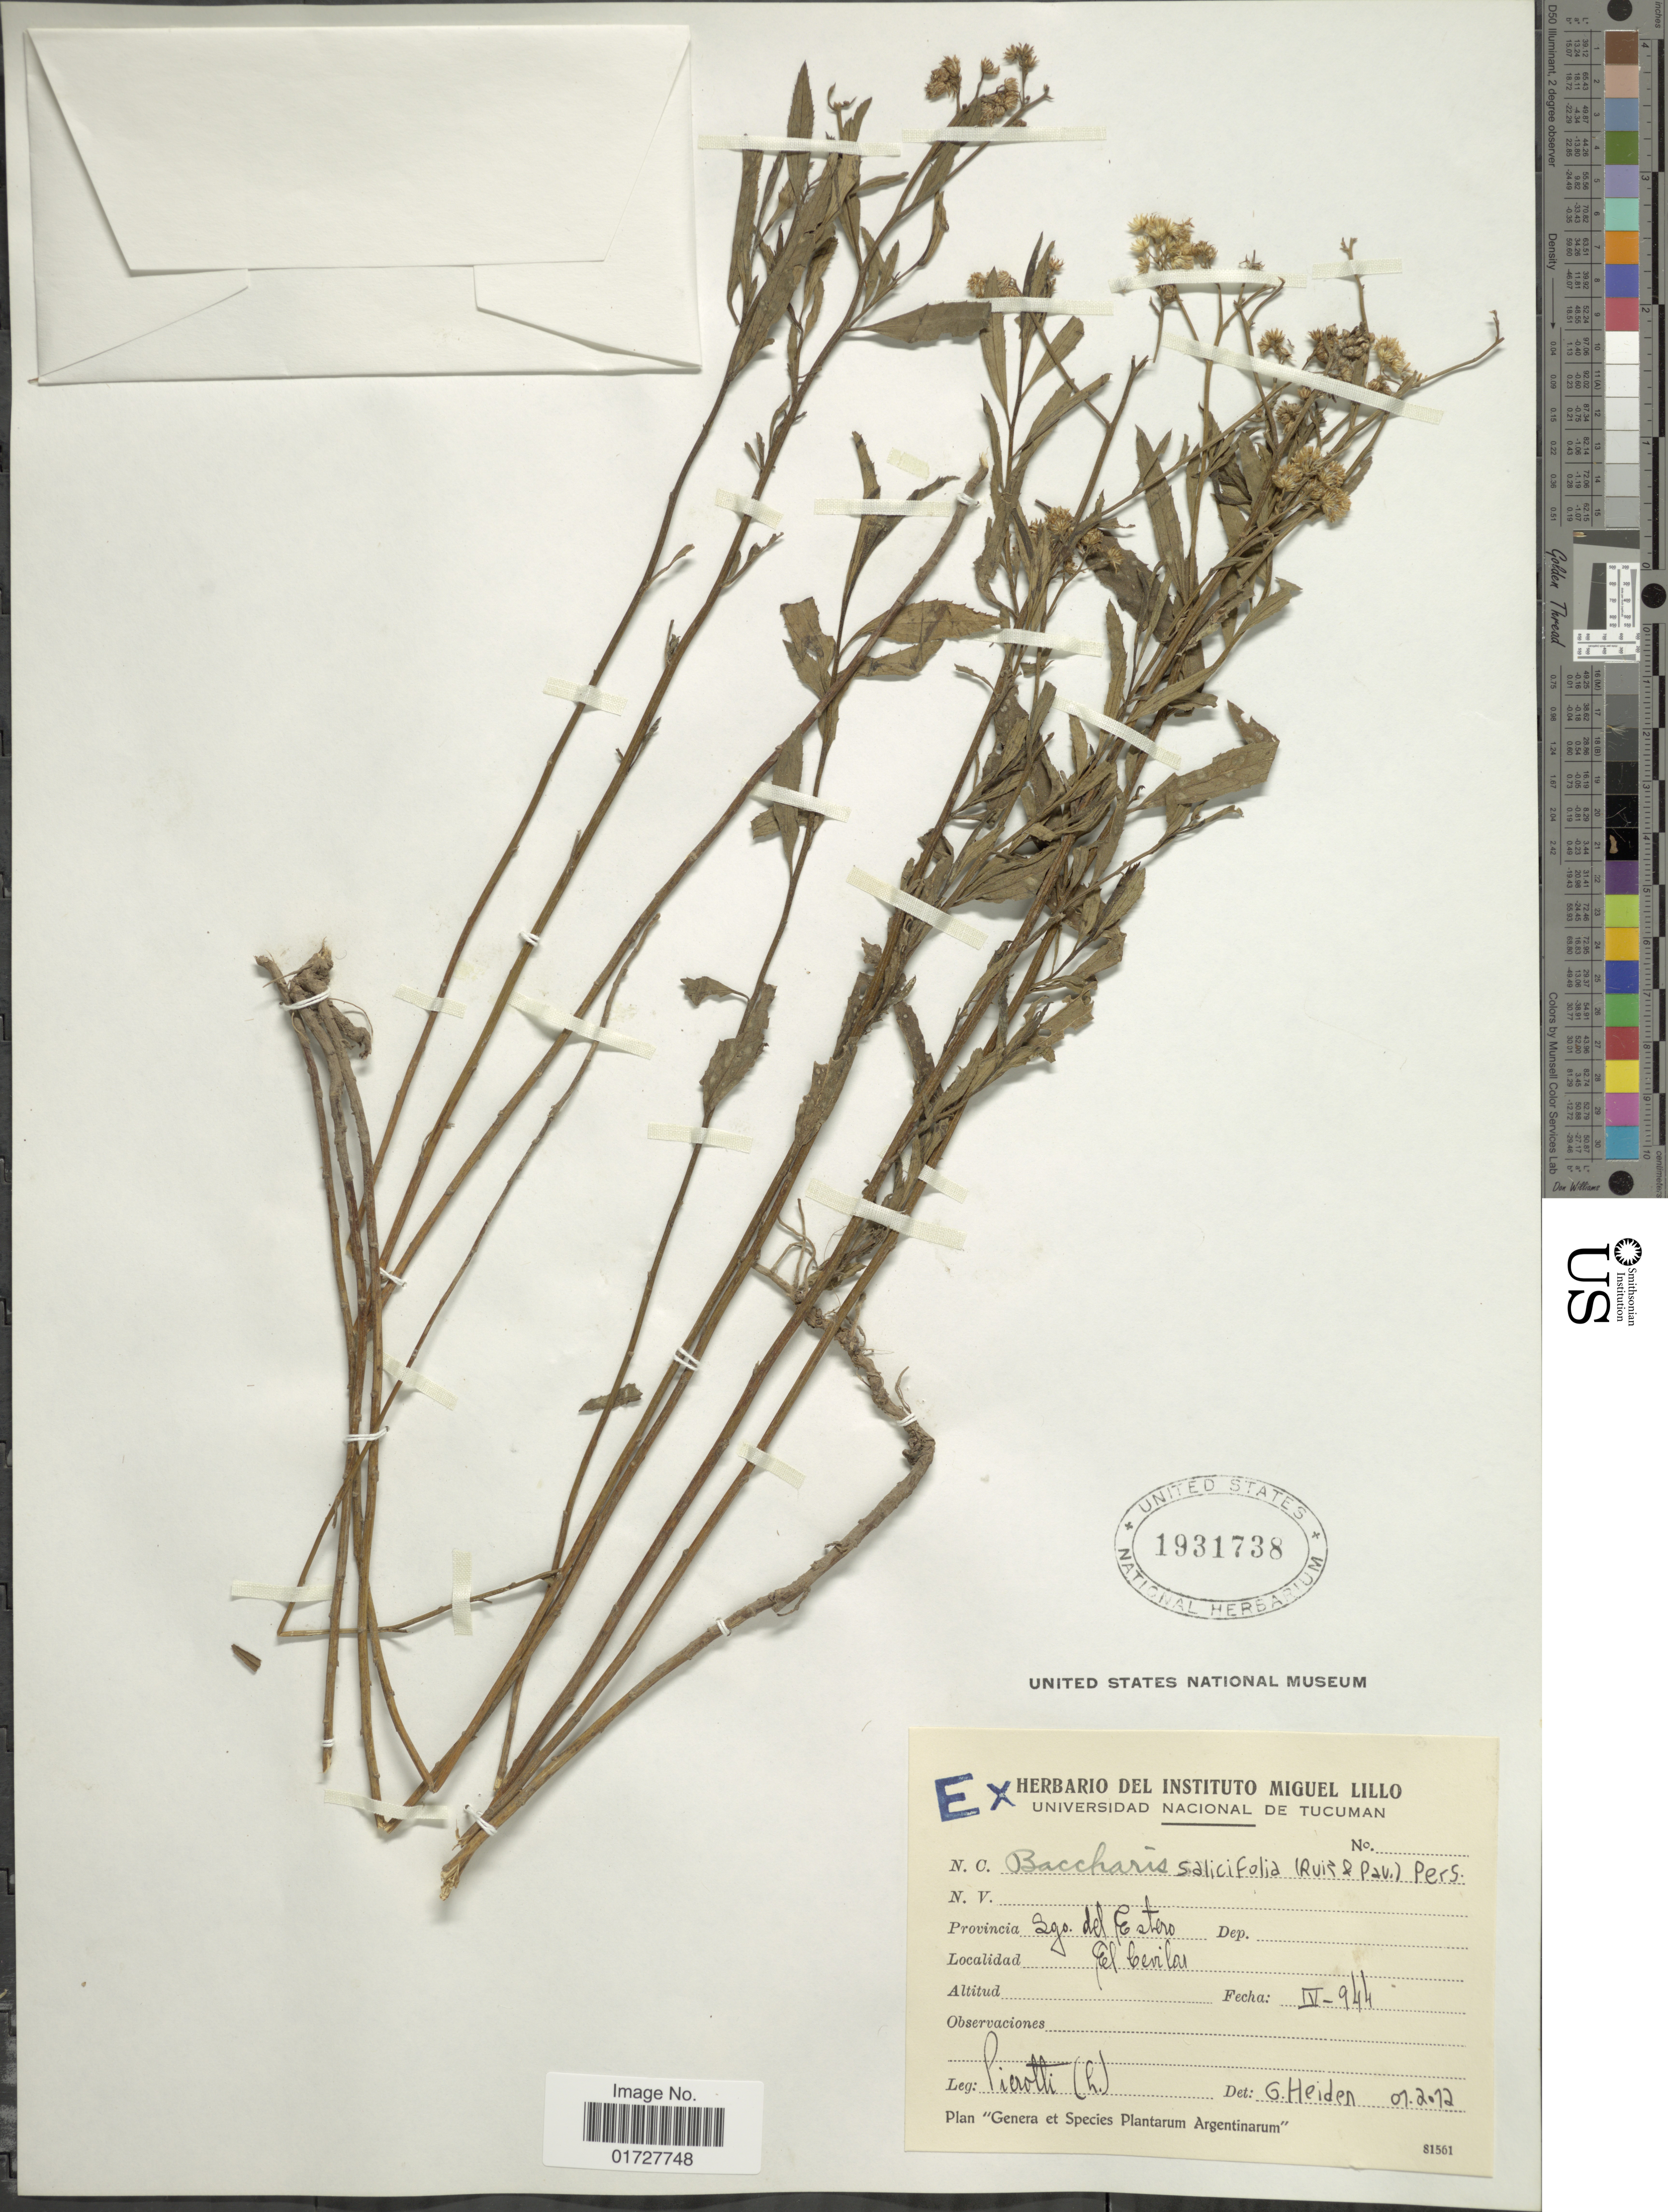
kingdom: Plantae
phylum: Tracheophyta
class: Magnoliopsida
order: Asterales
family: Asteraceae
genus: Baccharis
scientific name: Baccharis salicifolia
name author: (Ruiz & Pav.) Pers.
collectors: S. A. Pierotti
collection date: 1944-04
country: Argentina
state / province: Santiago del Estero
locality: Provincia Sgo. del Estero, El Cevilas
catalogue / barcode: US 1931738